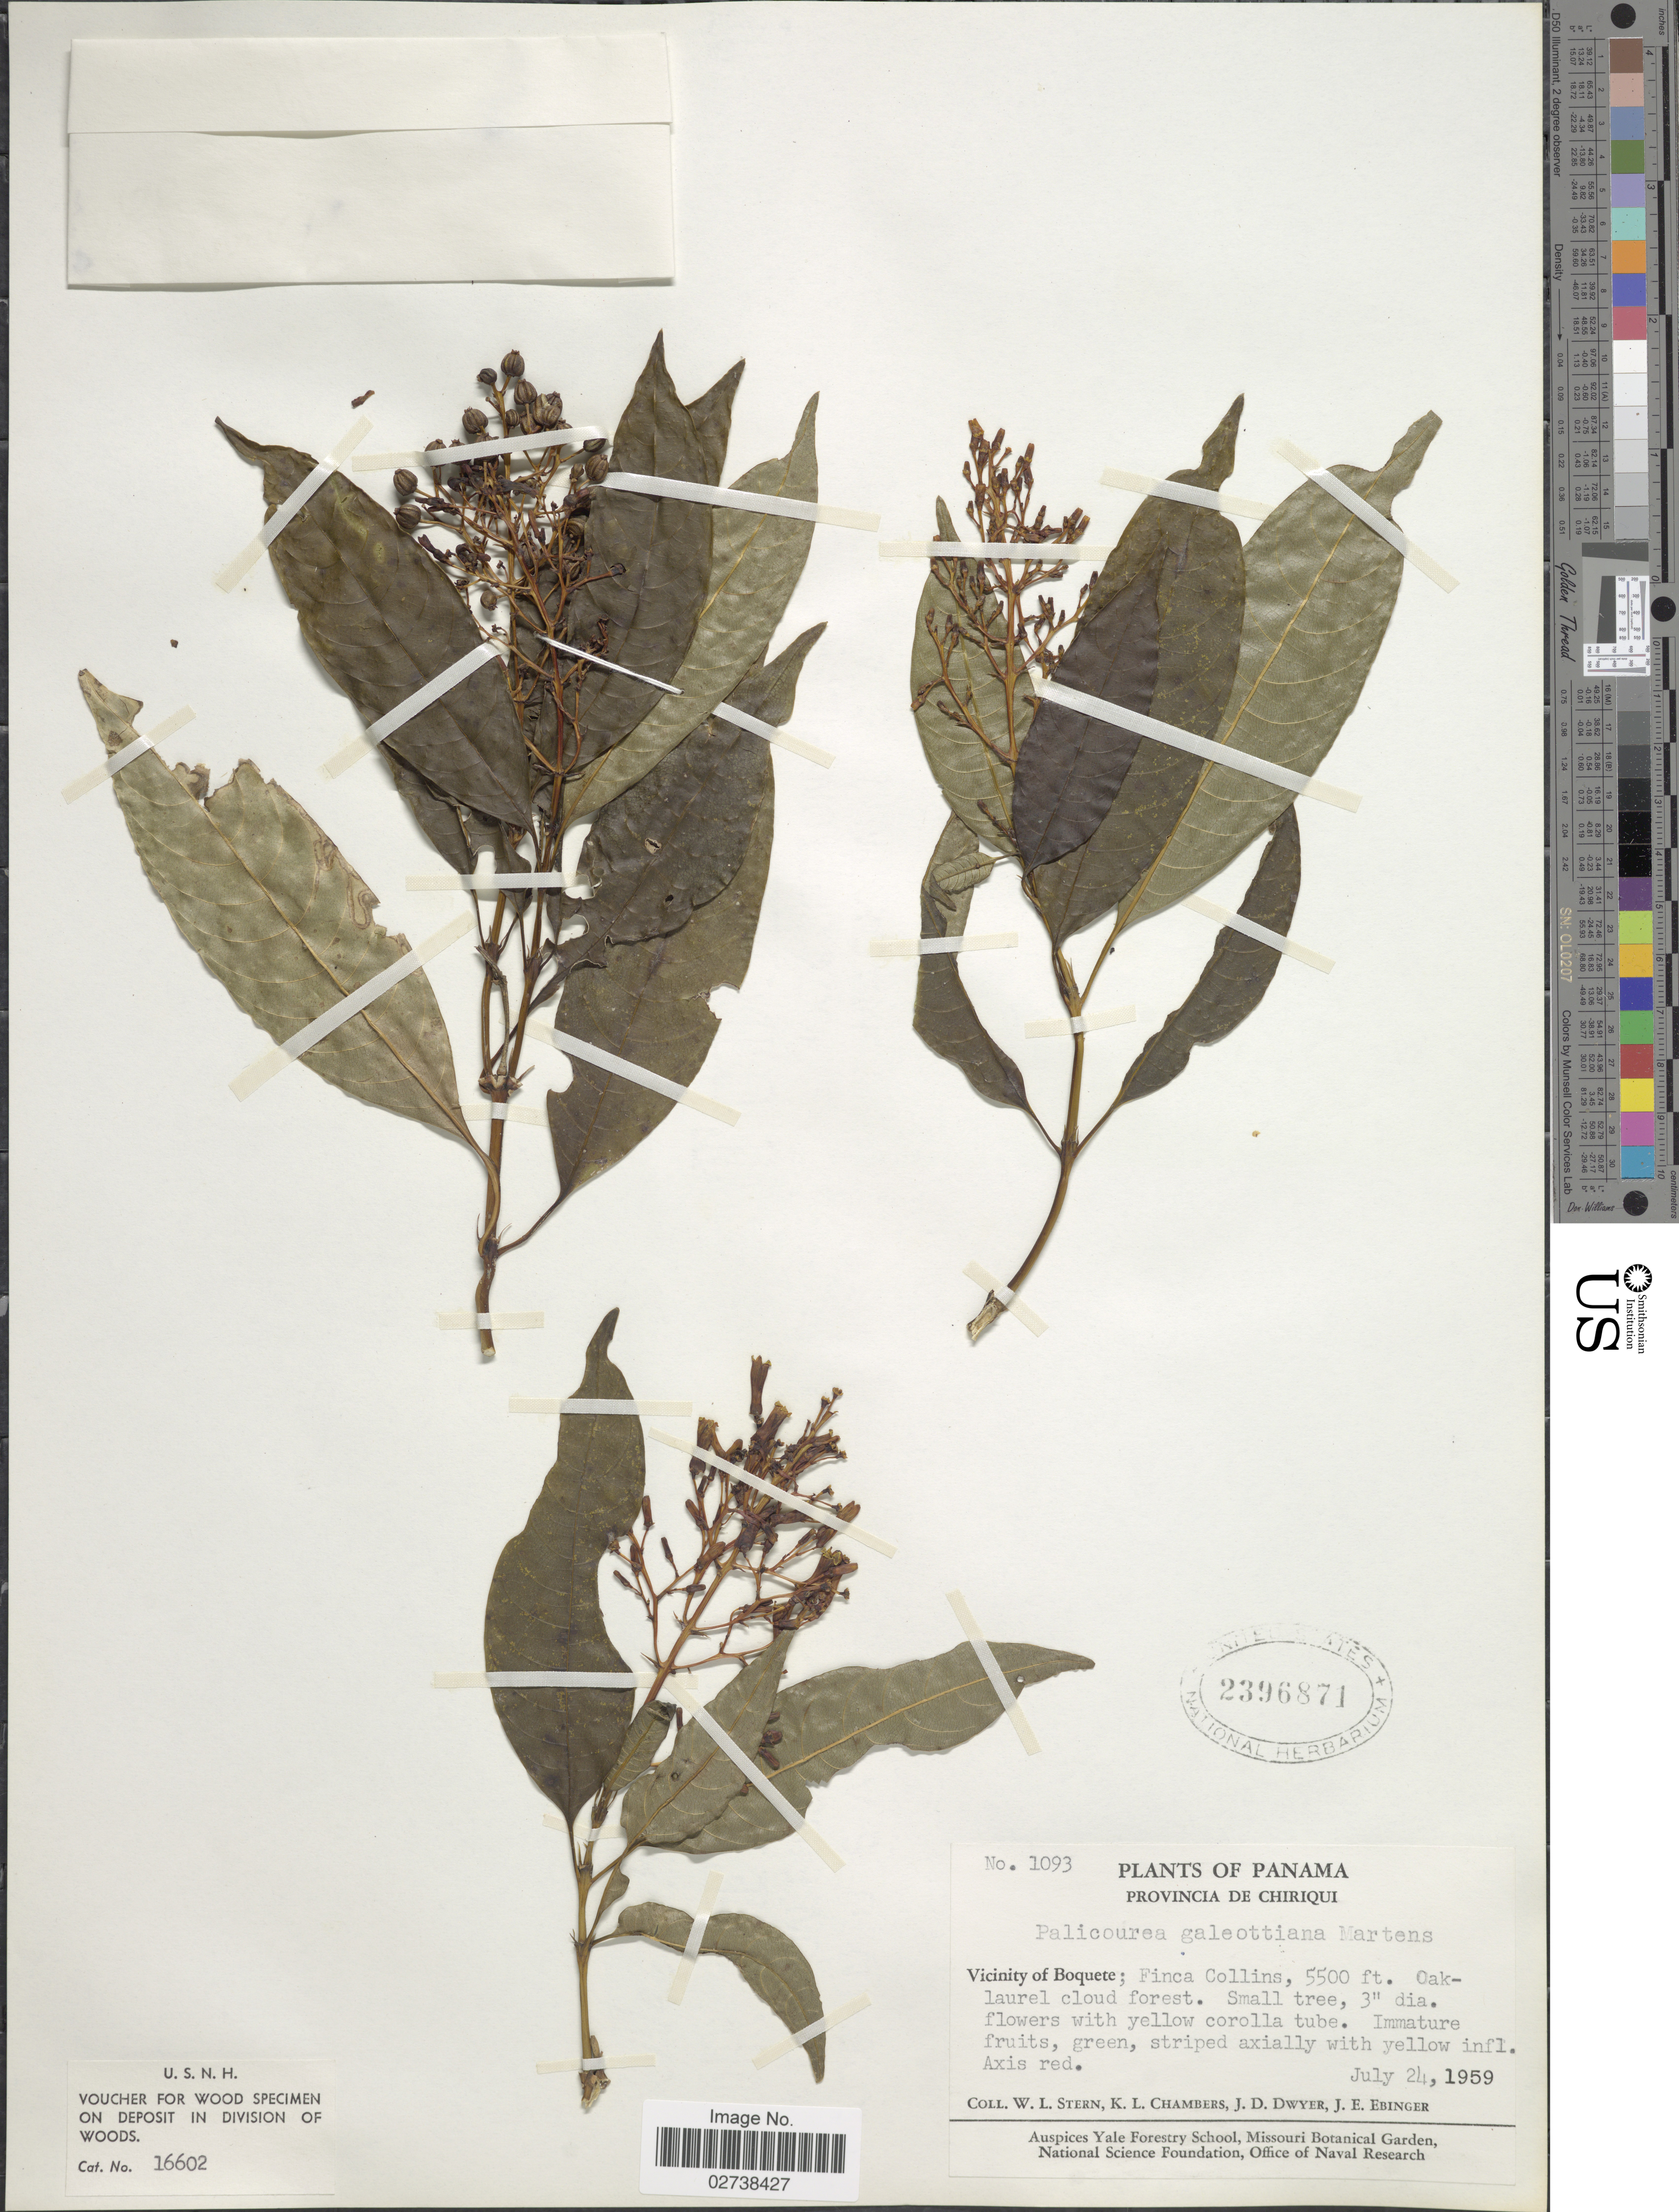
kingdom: Plantae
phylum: Tracheophyta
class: Magnoliopsida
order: Gentianales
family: Rubiaceae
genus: Palicourea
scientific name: Palicourea galeottiana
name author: M. Martens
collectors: W. L. Stern, K. Chambers, J. D. Dwyer & J. Ebinger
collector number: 1093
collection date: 1959-07-24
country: Panama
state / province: Chiriqui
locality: Provincia de Chiriqui. Vicinity of Boquete, Finca Collins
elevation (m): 1676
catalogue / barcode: US 2396871